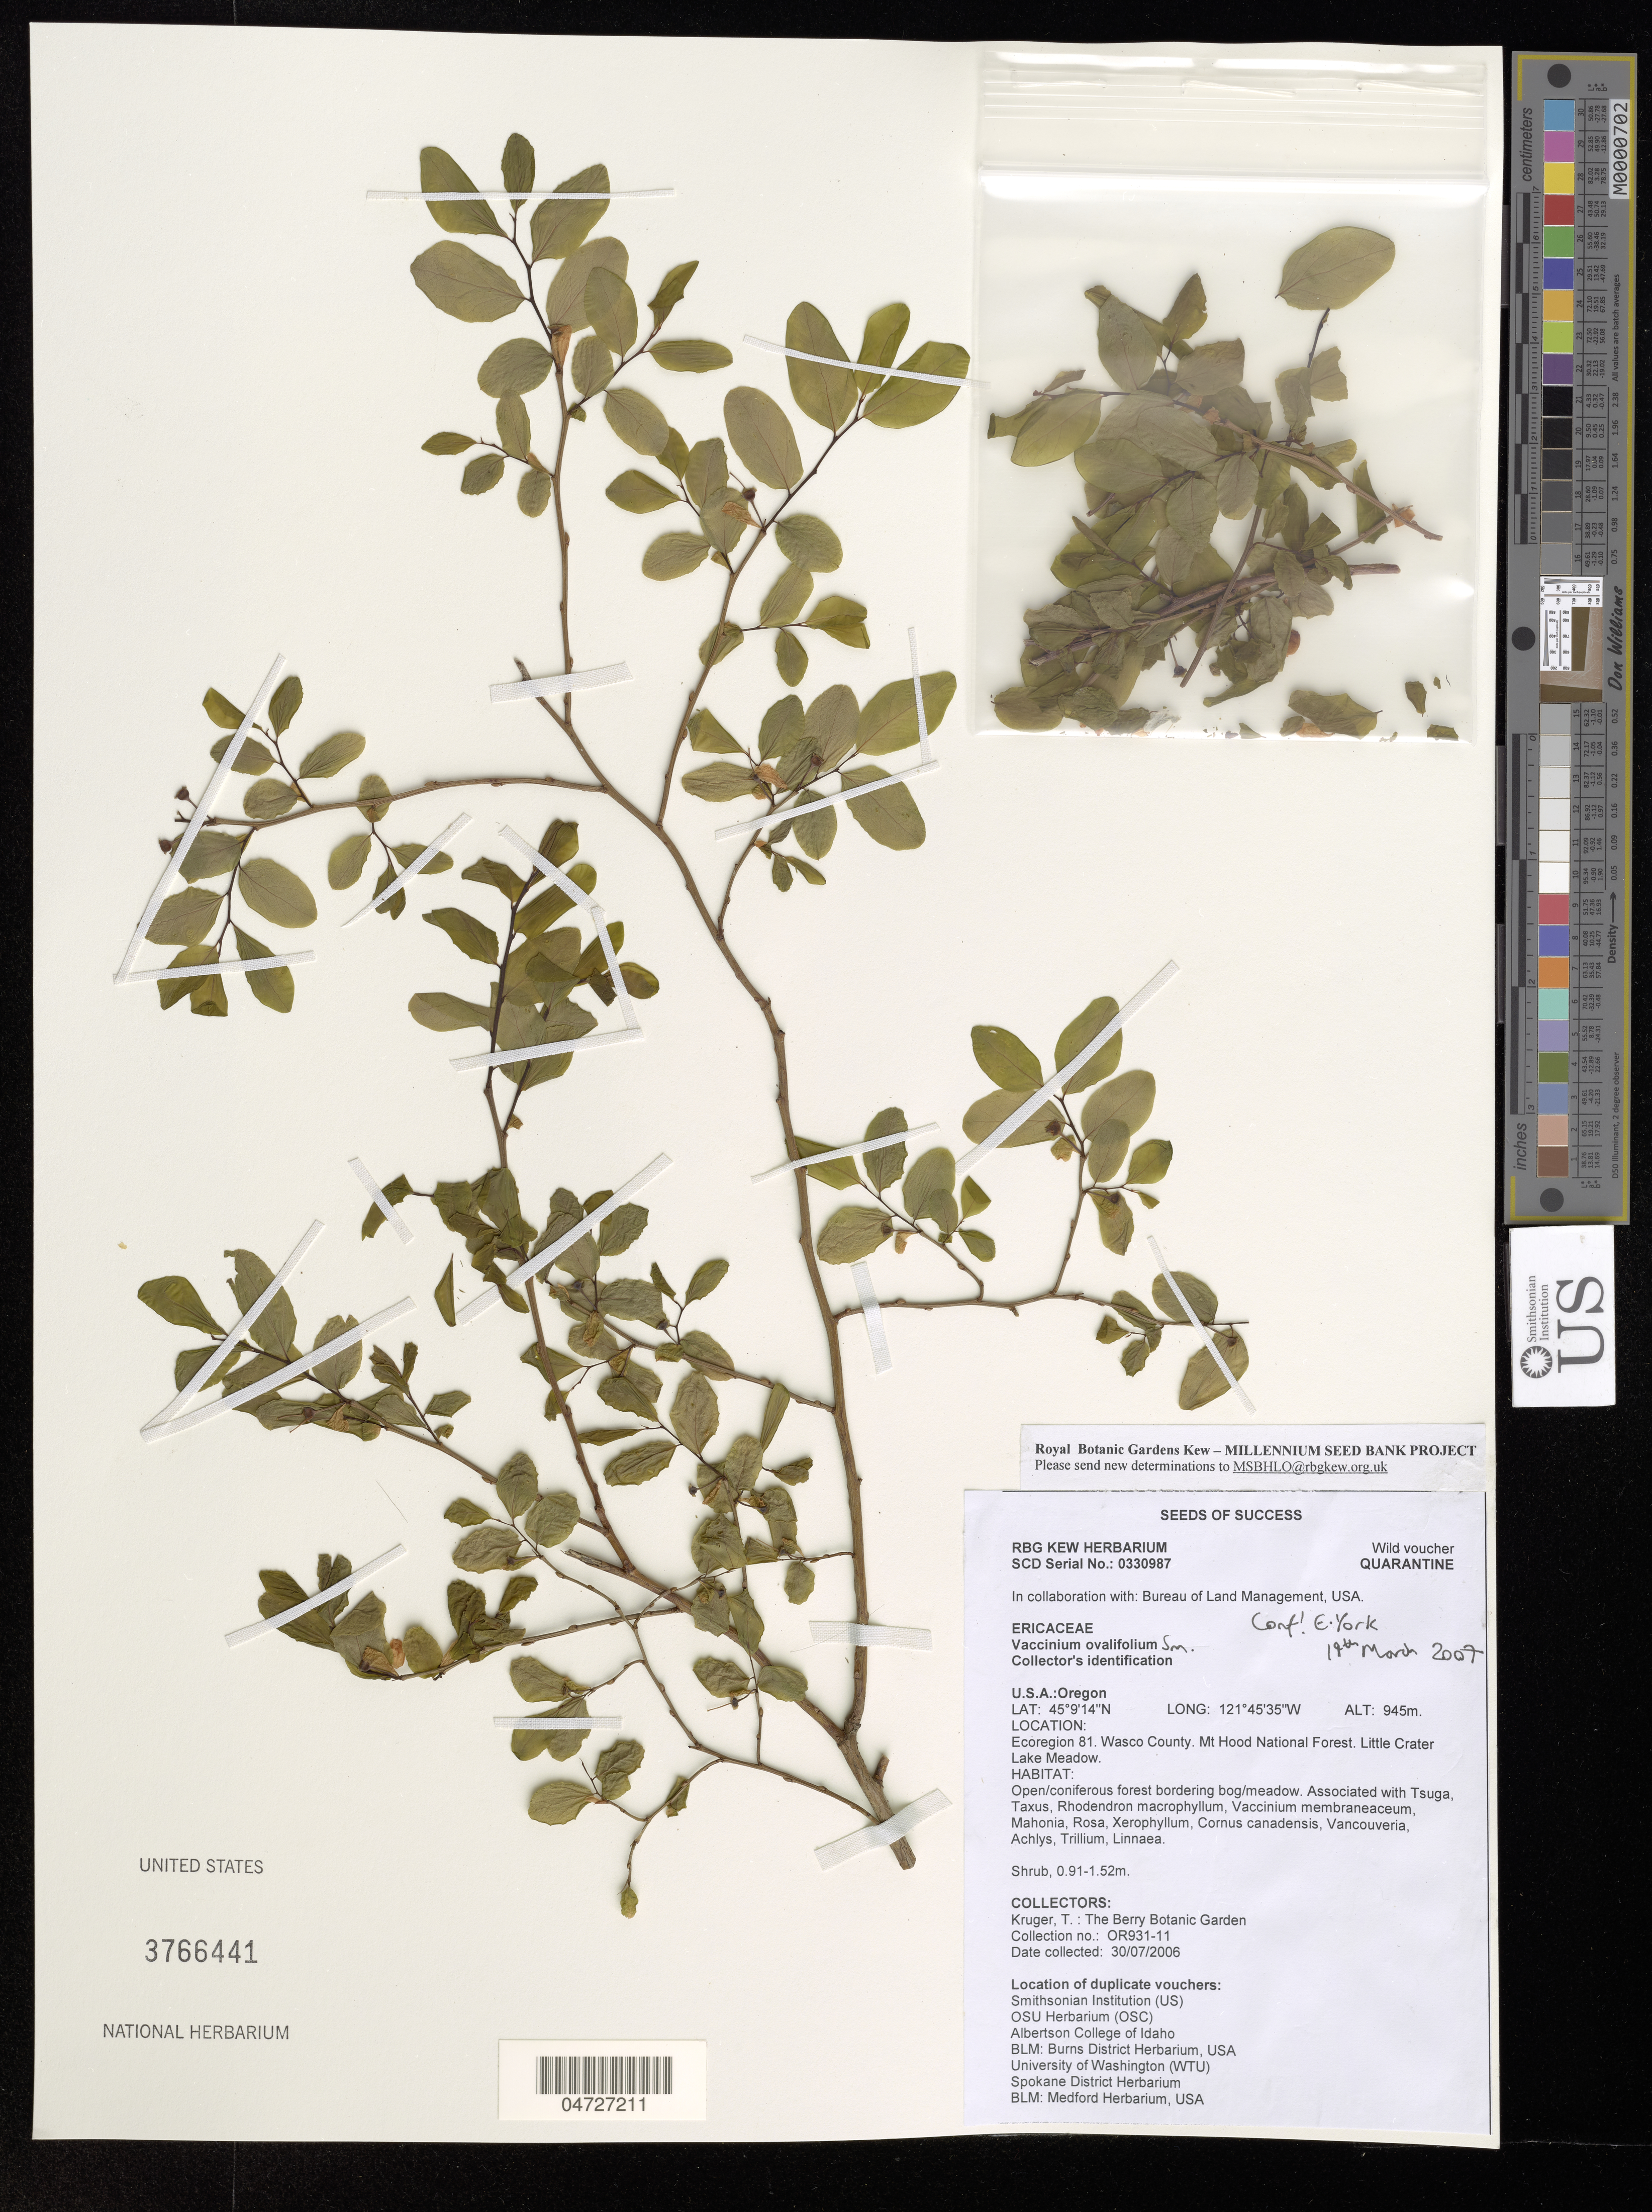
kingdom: Plantae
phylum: Tracheophyta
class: Magnoliopsida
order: Ericales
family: Ericaceae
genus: Vaccinium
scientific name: Vaccinium ovalifolium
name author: Sm.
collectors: A. M. Kruger R.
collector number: OR931-11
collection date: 2006-07-30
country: United States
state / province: Oregon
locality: Ecoregion 81. Wasco County. Mt Hood National Forest. Little Crater Lake Meadow.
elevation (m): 945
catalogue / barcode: US 3766441